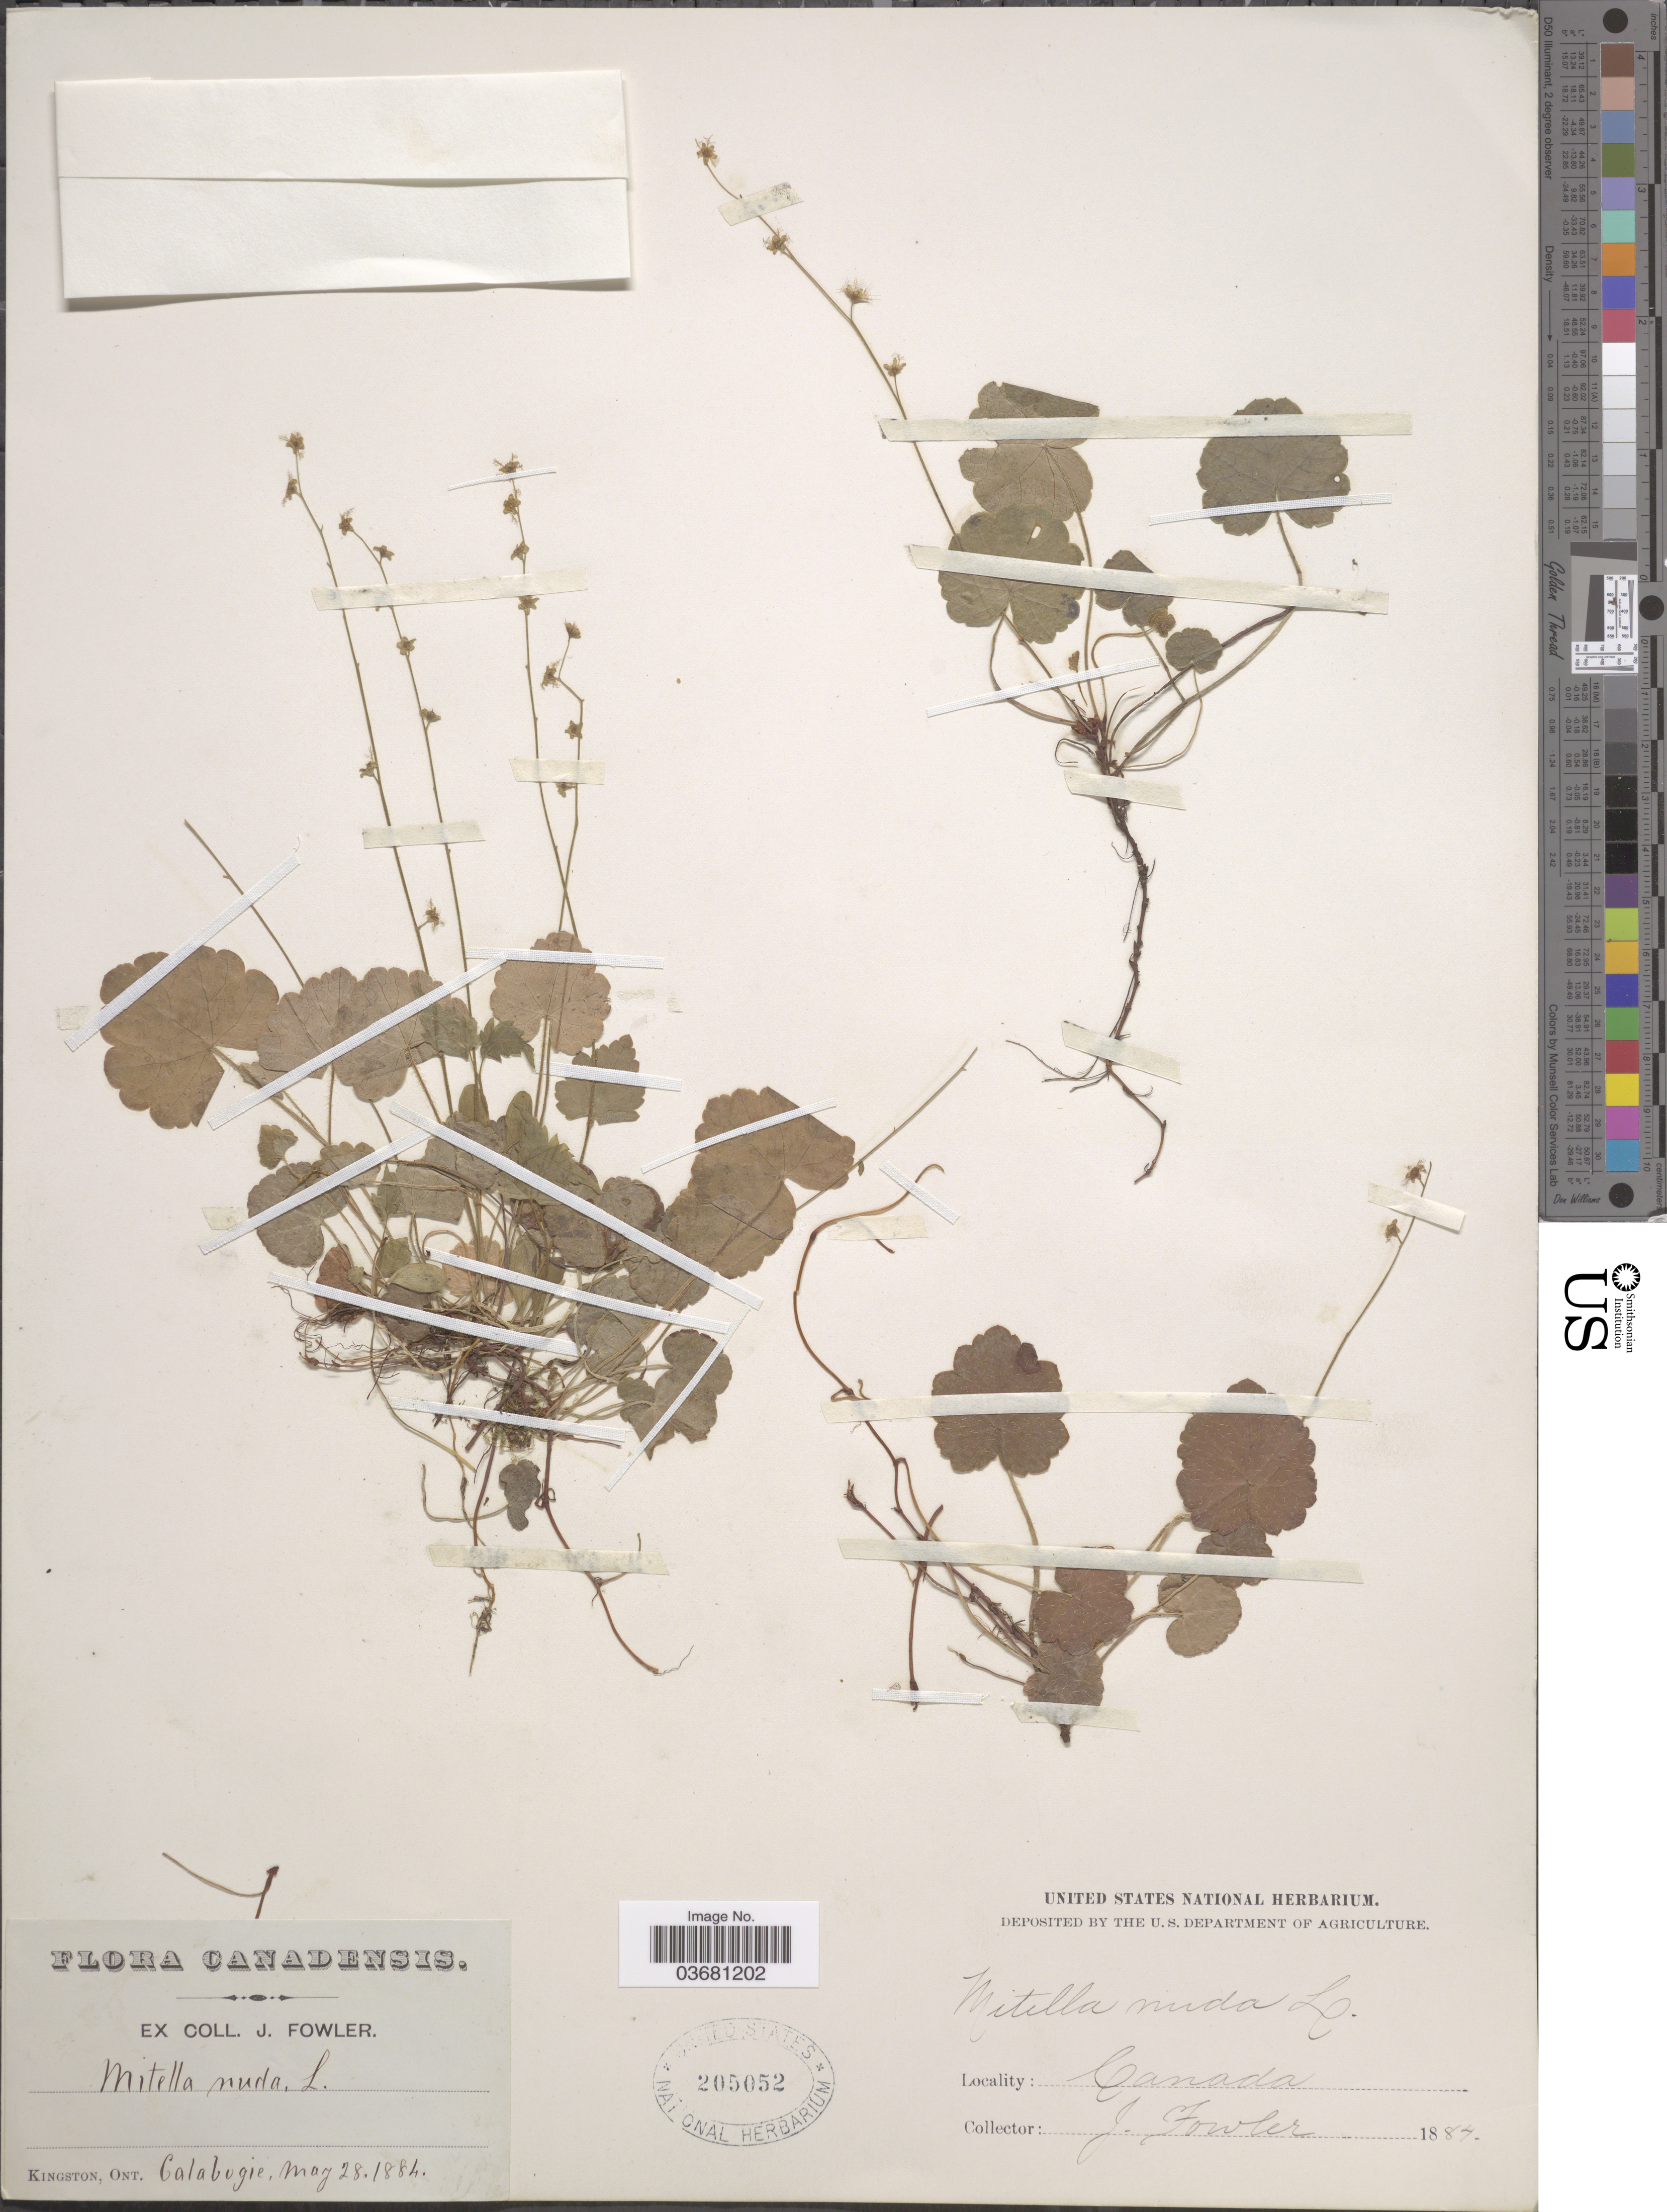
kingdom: Plantae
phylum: Tracheophyta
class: Magnoliopsida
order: Saxifragales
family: Saxifragaceae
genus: Mitella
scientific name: Mitella nuda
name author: L.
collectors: J. Fowler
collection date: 1884-05-28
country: Canada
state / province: Ontario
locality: Kingston. Calabogie.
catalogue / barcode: US 205052